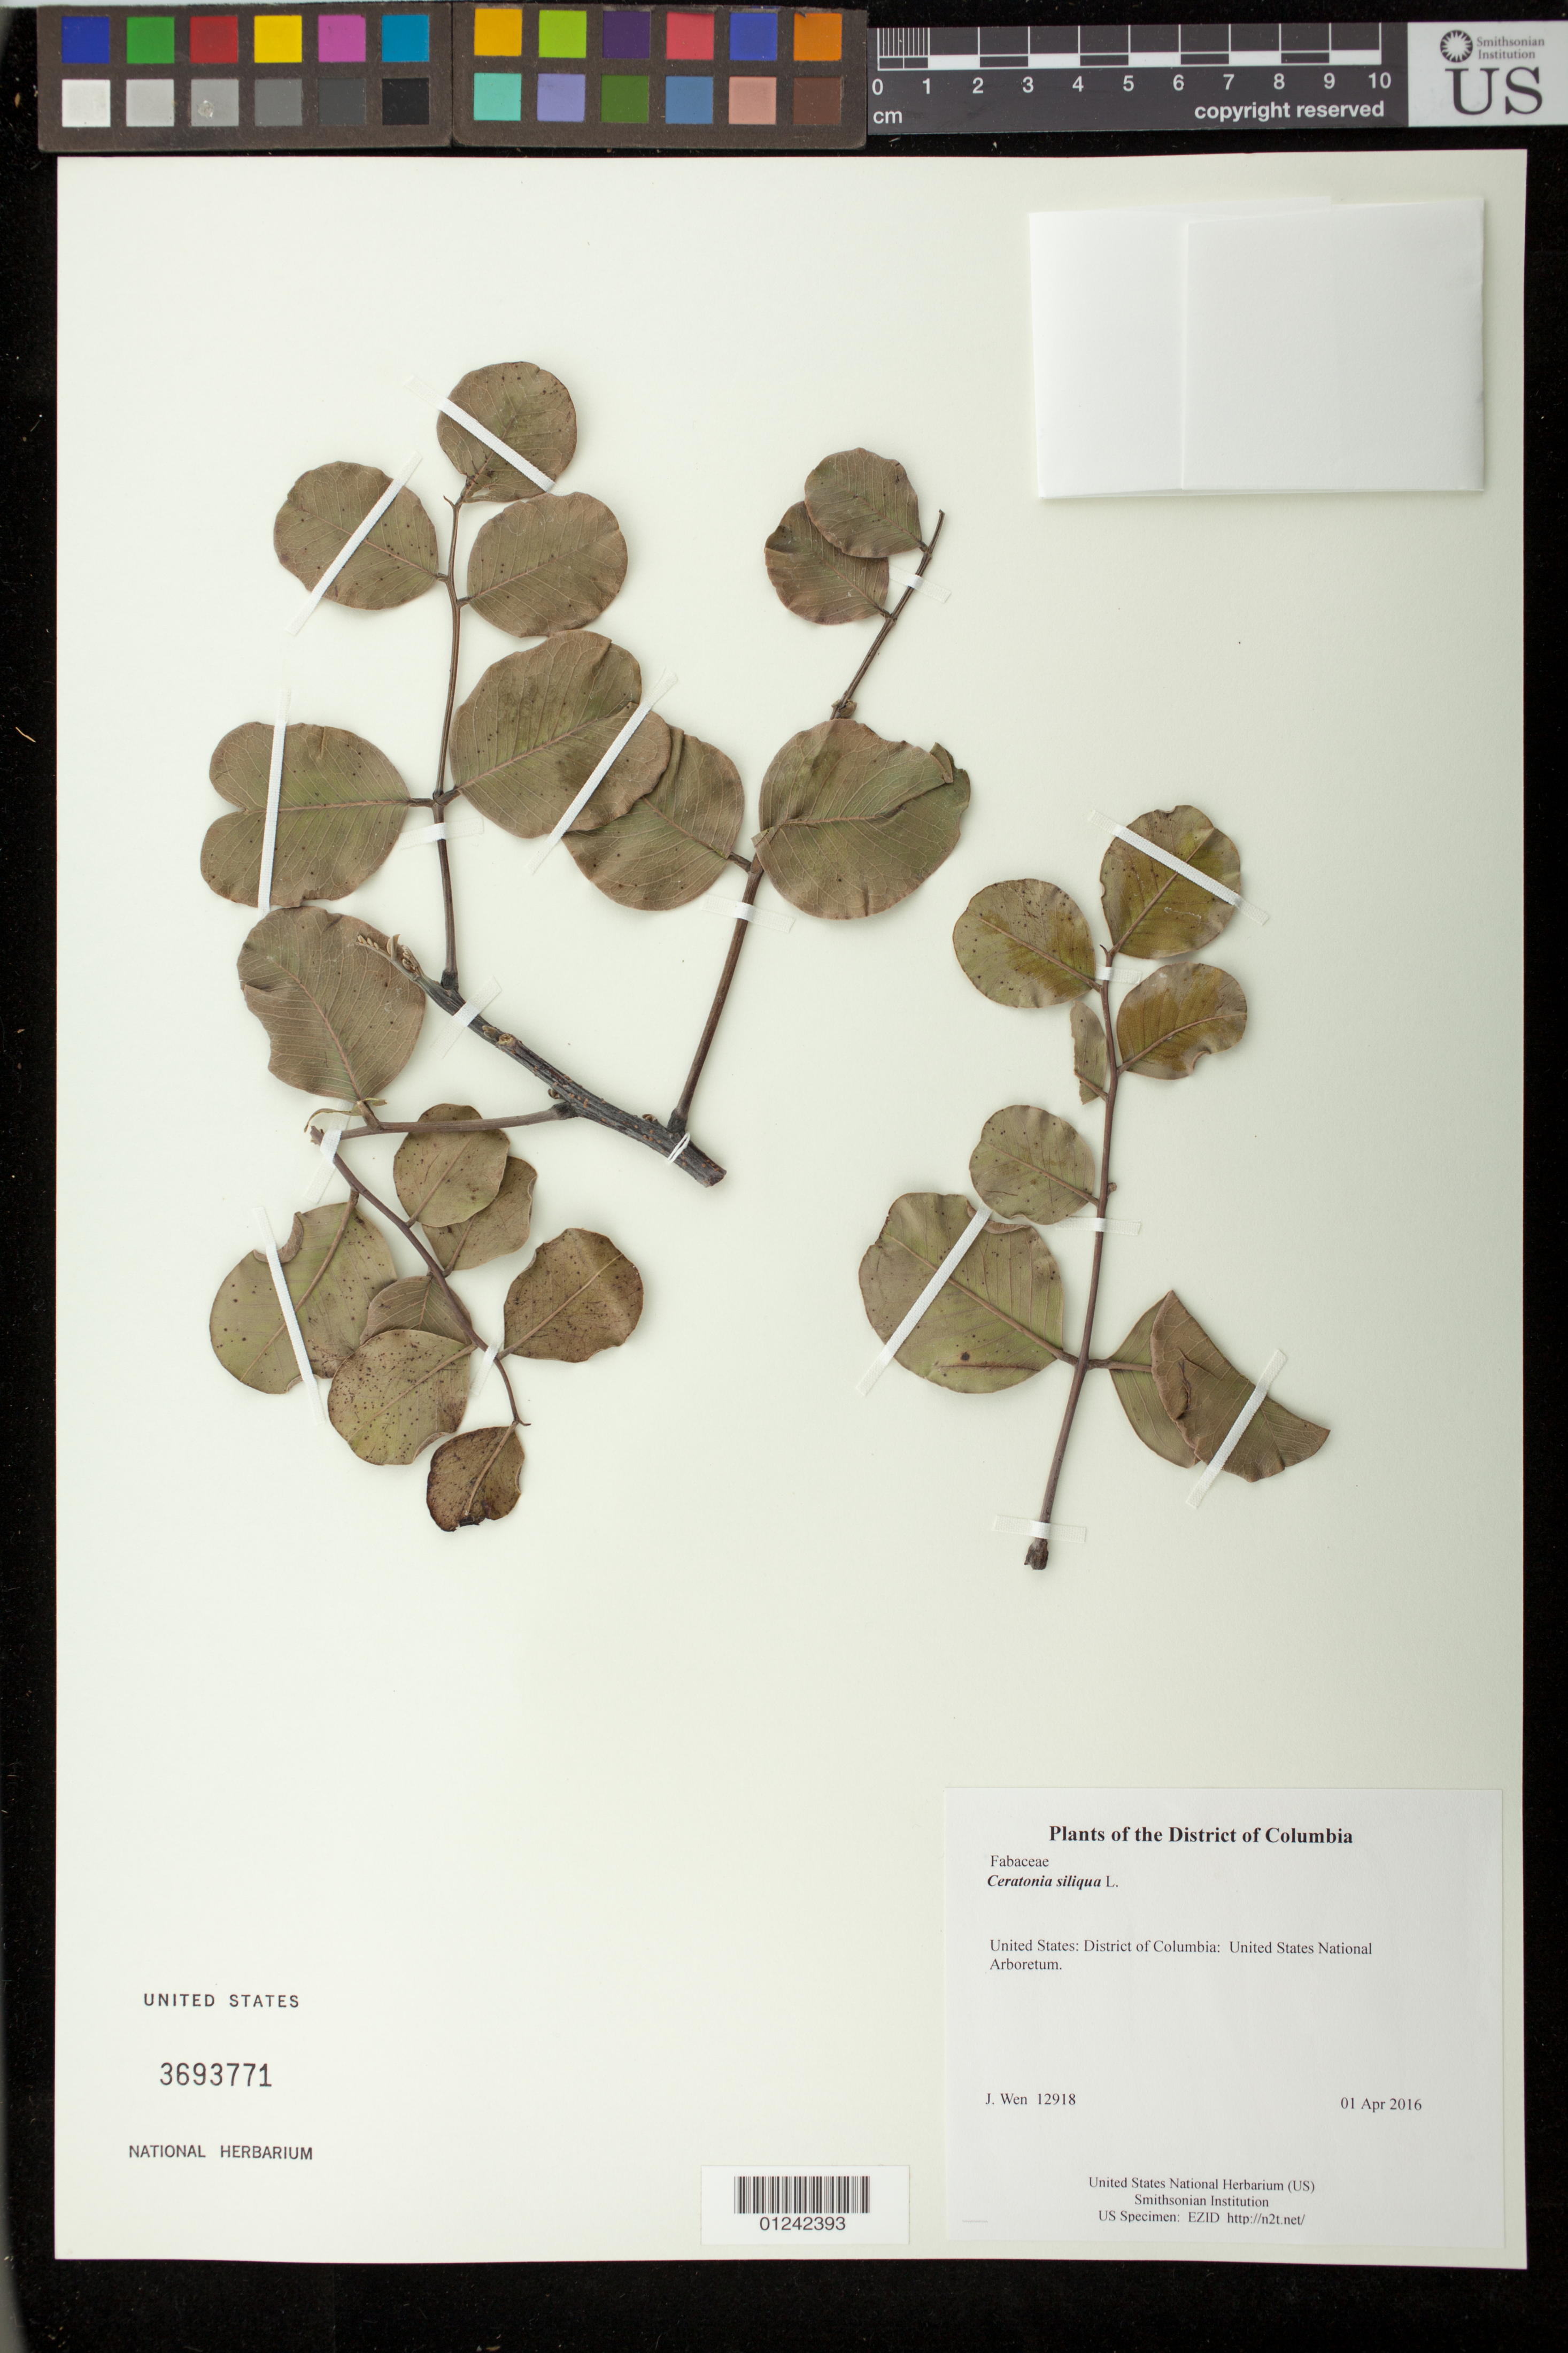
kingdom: Plantae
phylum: Tracheophyta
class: Magnoliopsida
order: Fabales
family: Fabaceae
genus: Ceratonia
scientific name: Ceratonia siliqua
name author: L.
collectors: J. Wen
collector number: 12918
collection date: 2016-04-01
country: United States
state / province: District of Columbia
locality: United States National Arboretum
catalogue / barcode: US 3693771